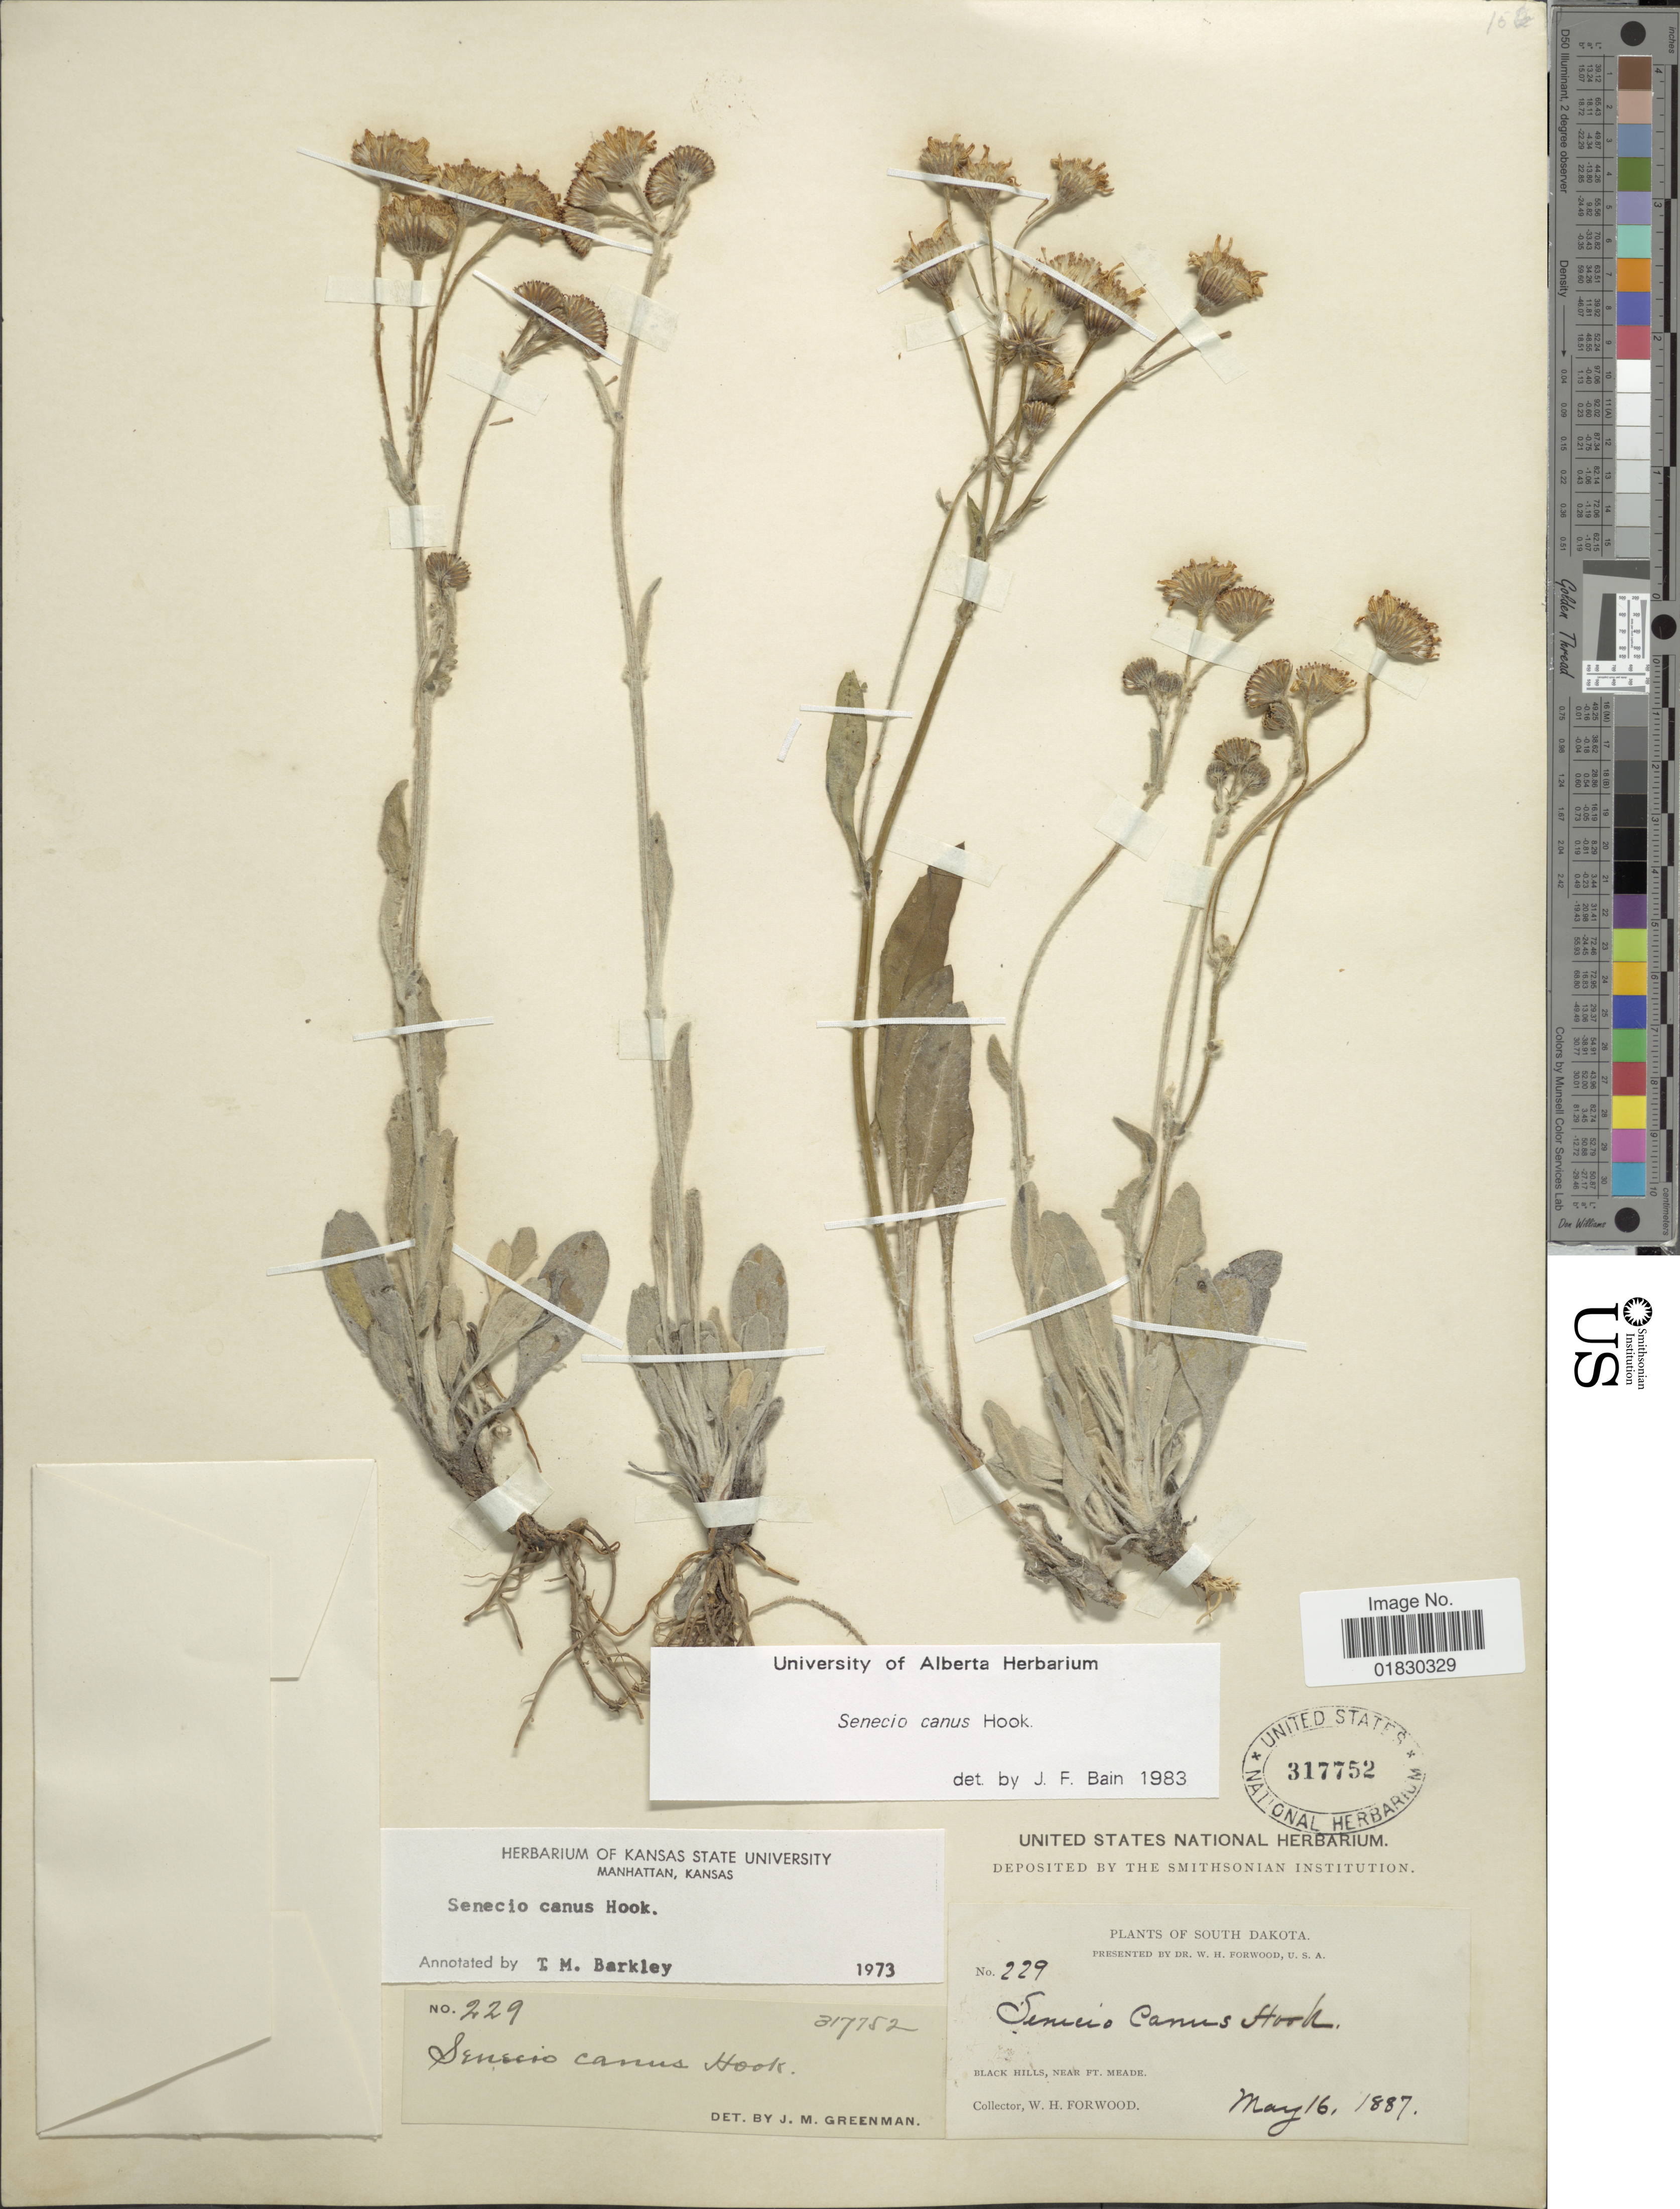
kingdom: Plantae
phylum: Tracheophyta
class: Magnoliopsida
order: Asterales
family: Asteraceae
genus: Packera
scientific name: Packera cana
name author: (Hook.) W.A. Weber & Á. Löve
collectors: W. Forwood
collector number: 229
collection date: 1887-05-16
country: United States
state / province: South Dakota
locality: Black Hills, Near Ft, Meade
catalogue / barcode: US 317752